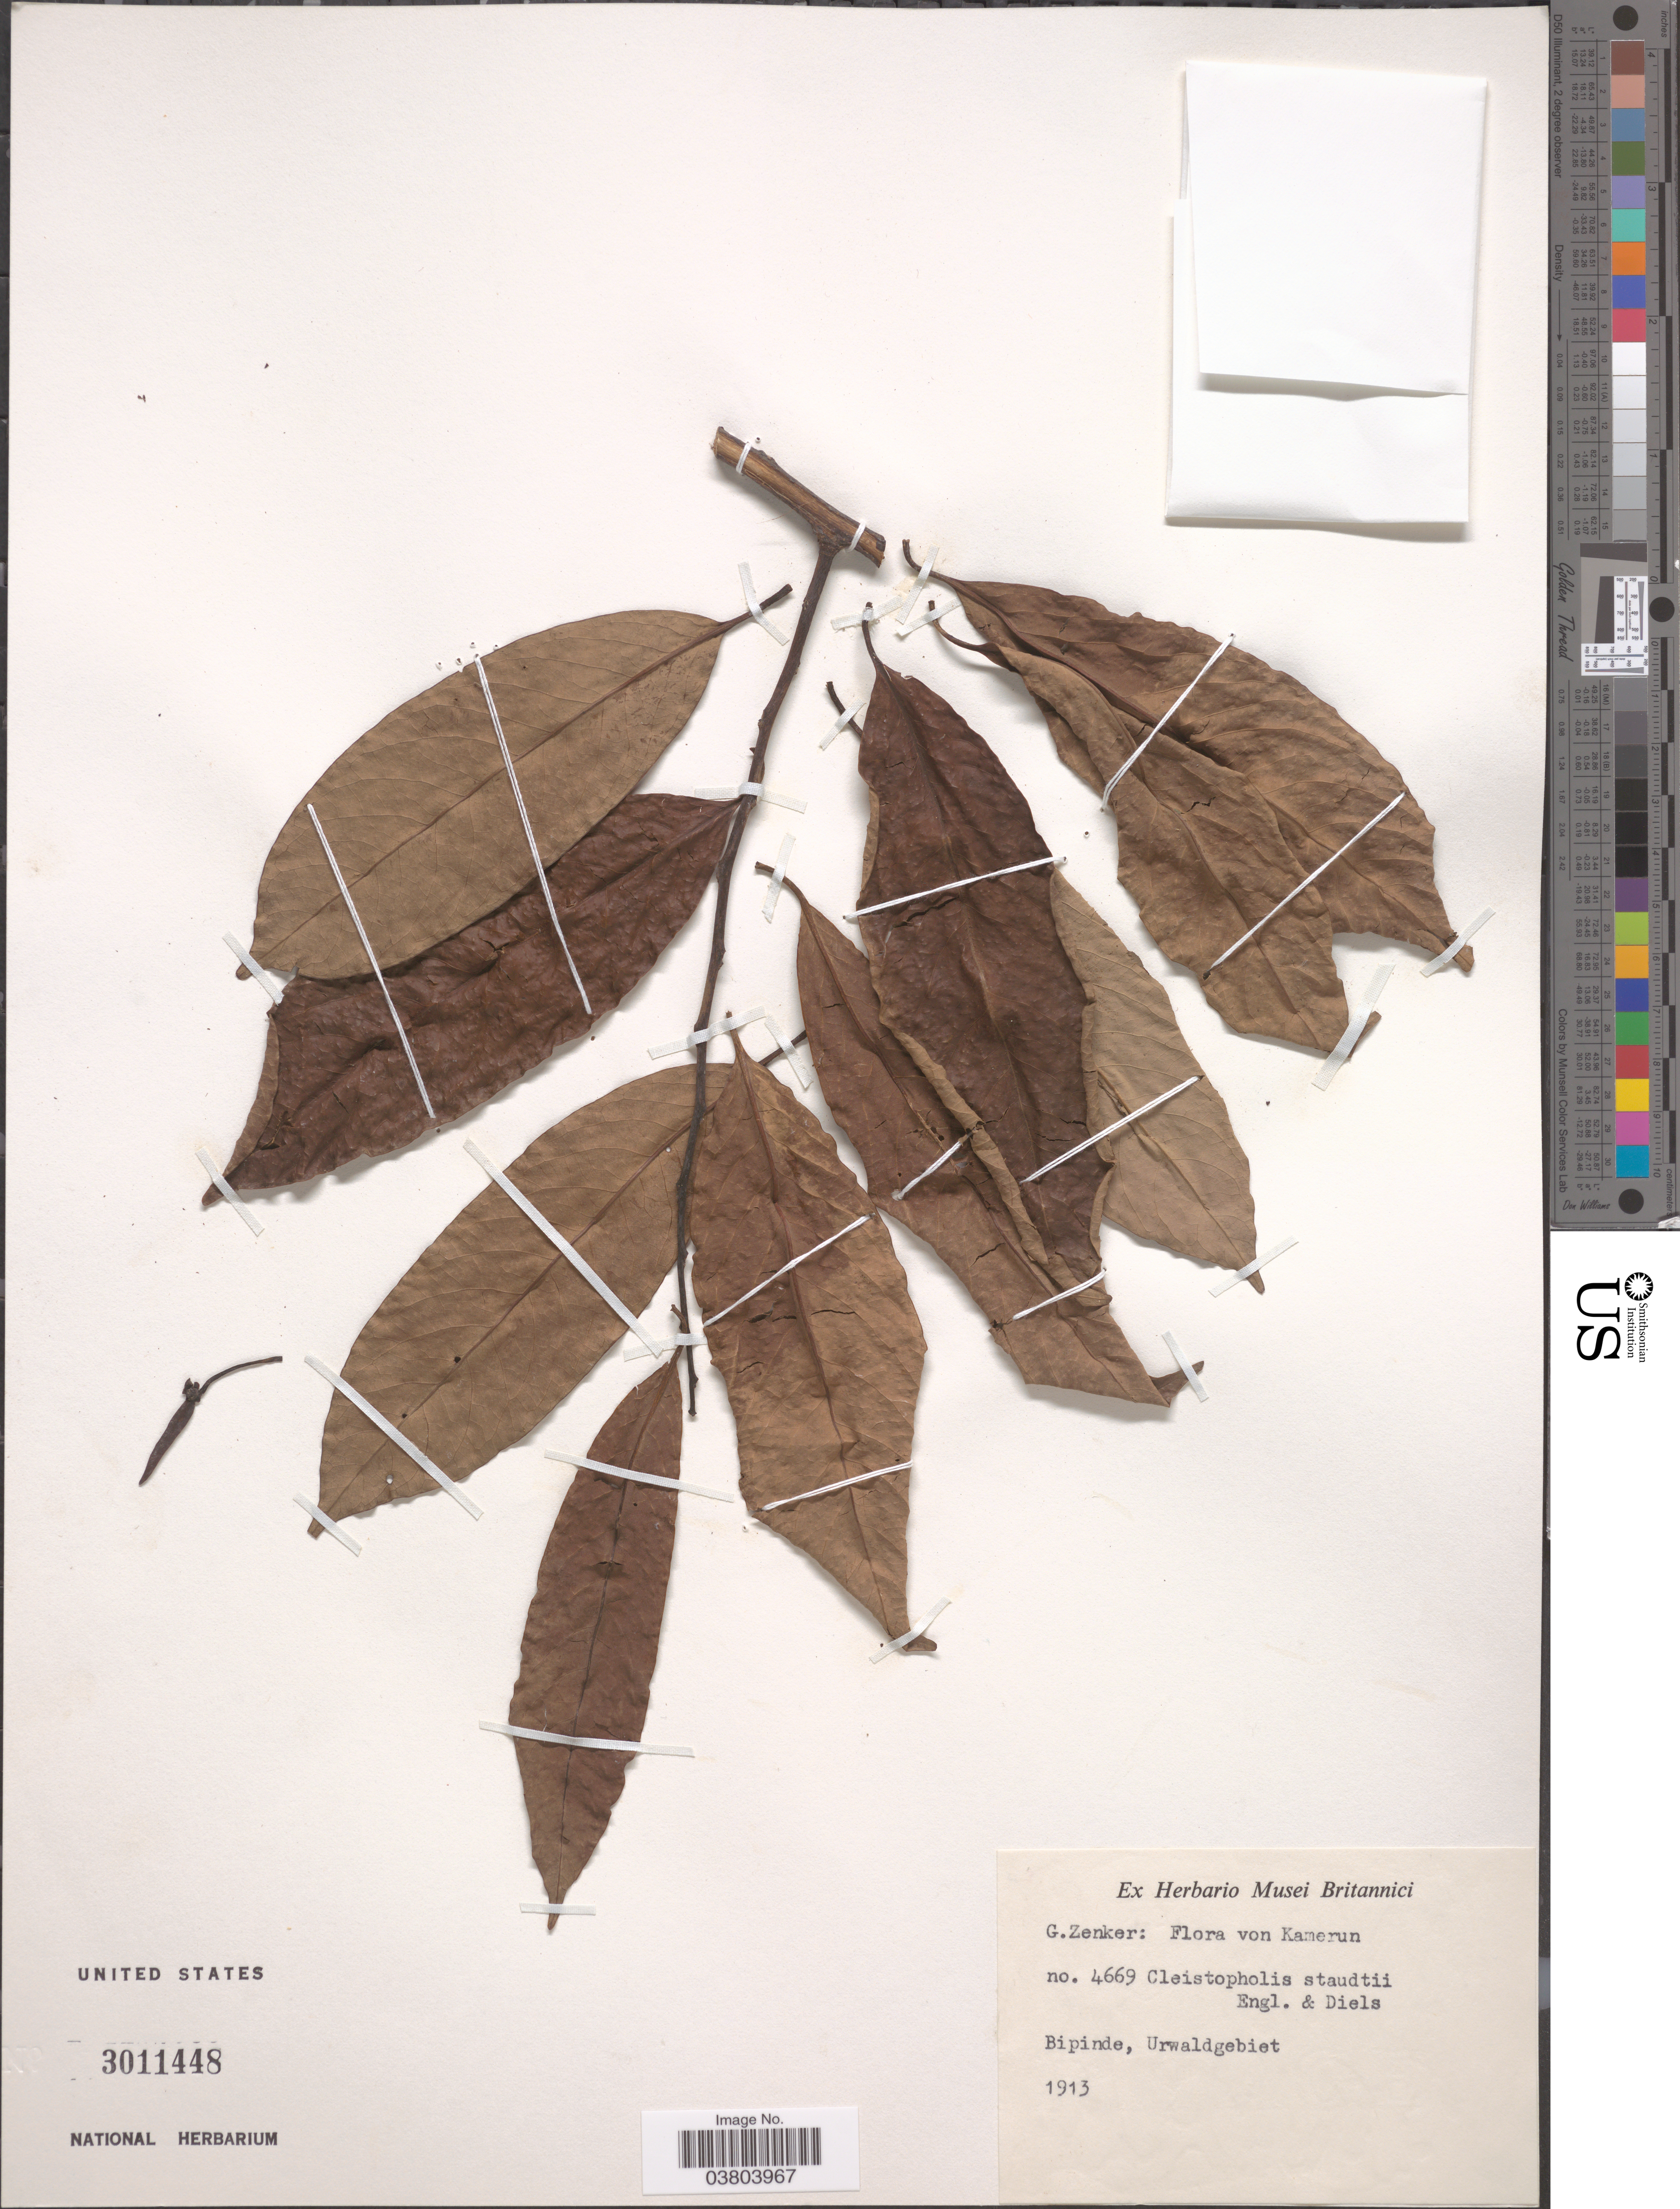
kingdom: Plantae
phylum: Tracheophyta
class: Magnoliopsida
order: Magnoliales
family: Annonaceae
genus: Cleistopholis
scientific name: Cleistopholis staudtii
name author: Engl. & Diels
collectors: G. A. Zenker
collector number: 4669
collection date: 1913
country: Cameroon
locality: Bipinde, Urwaldgebiet.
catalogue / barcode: US 3011448